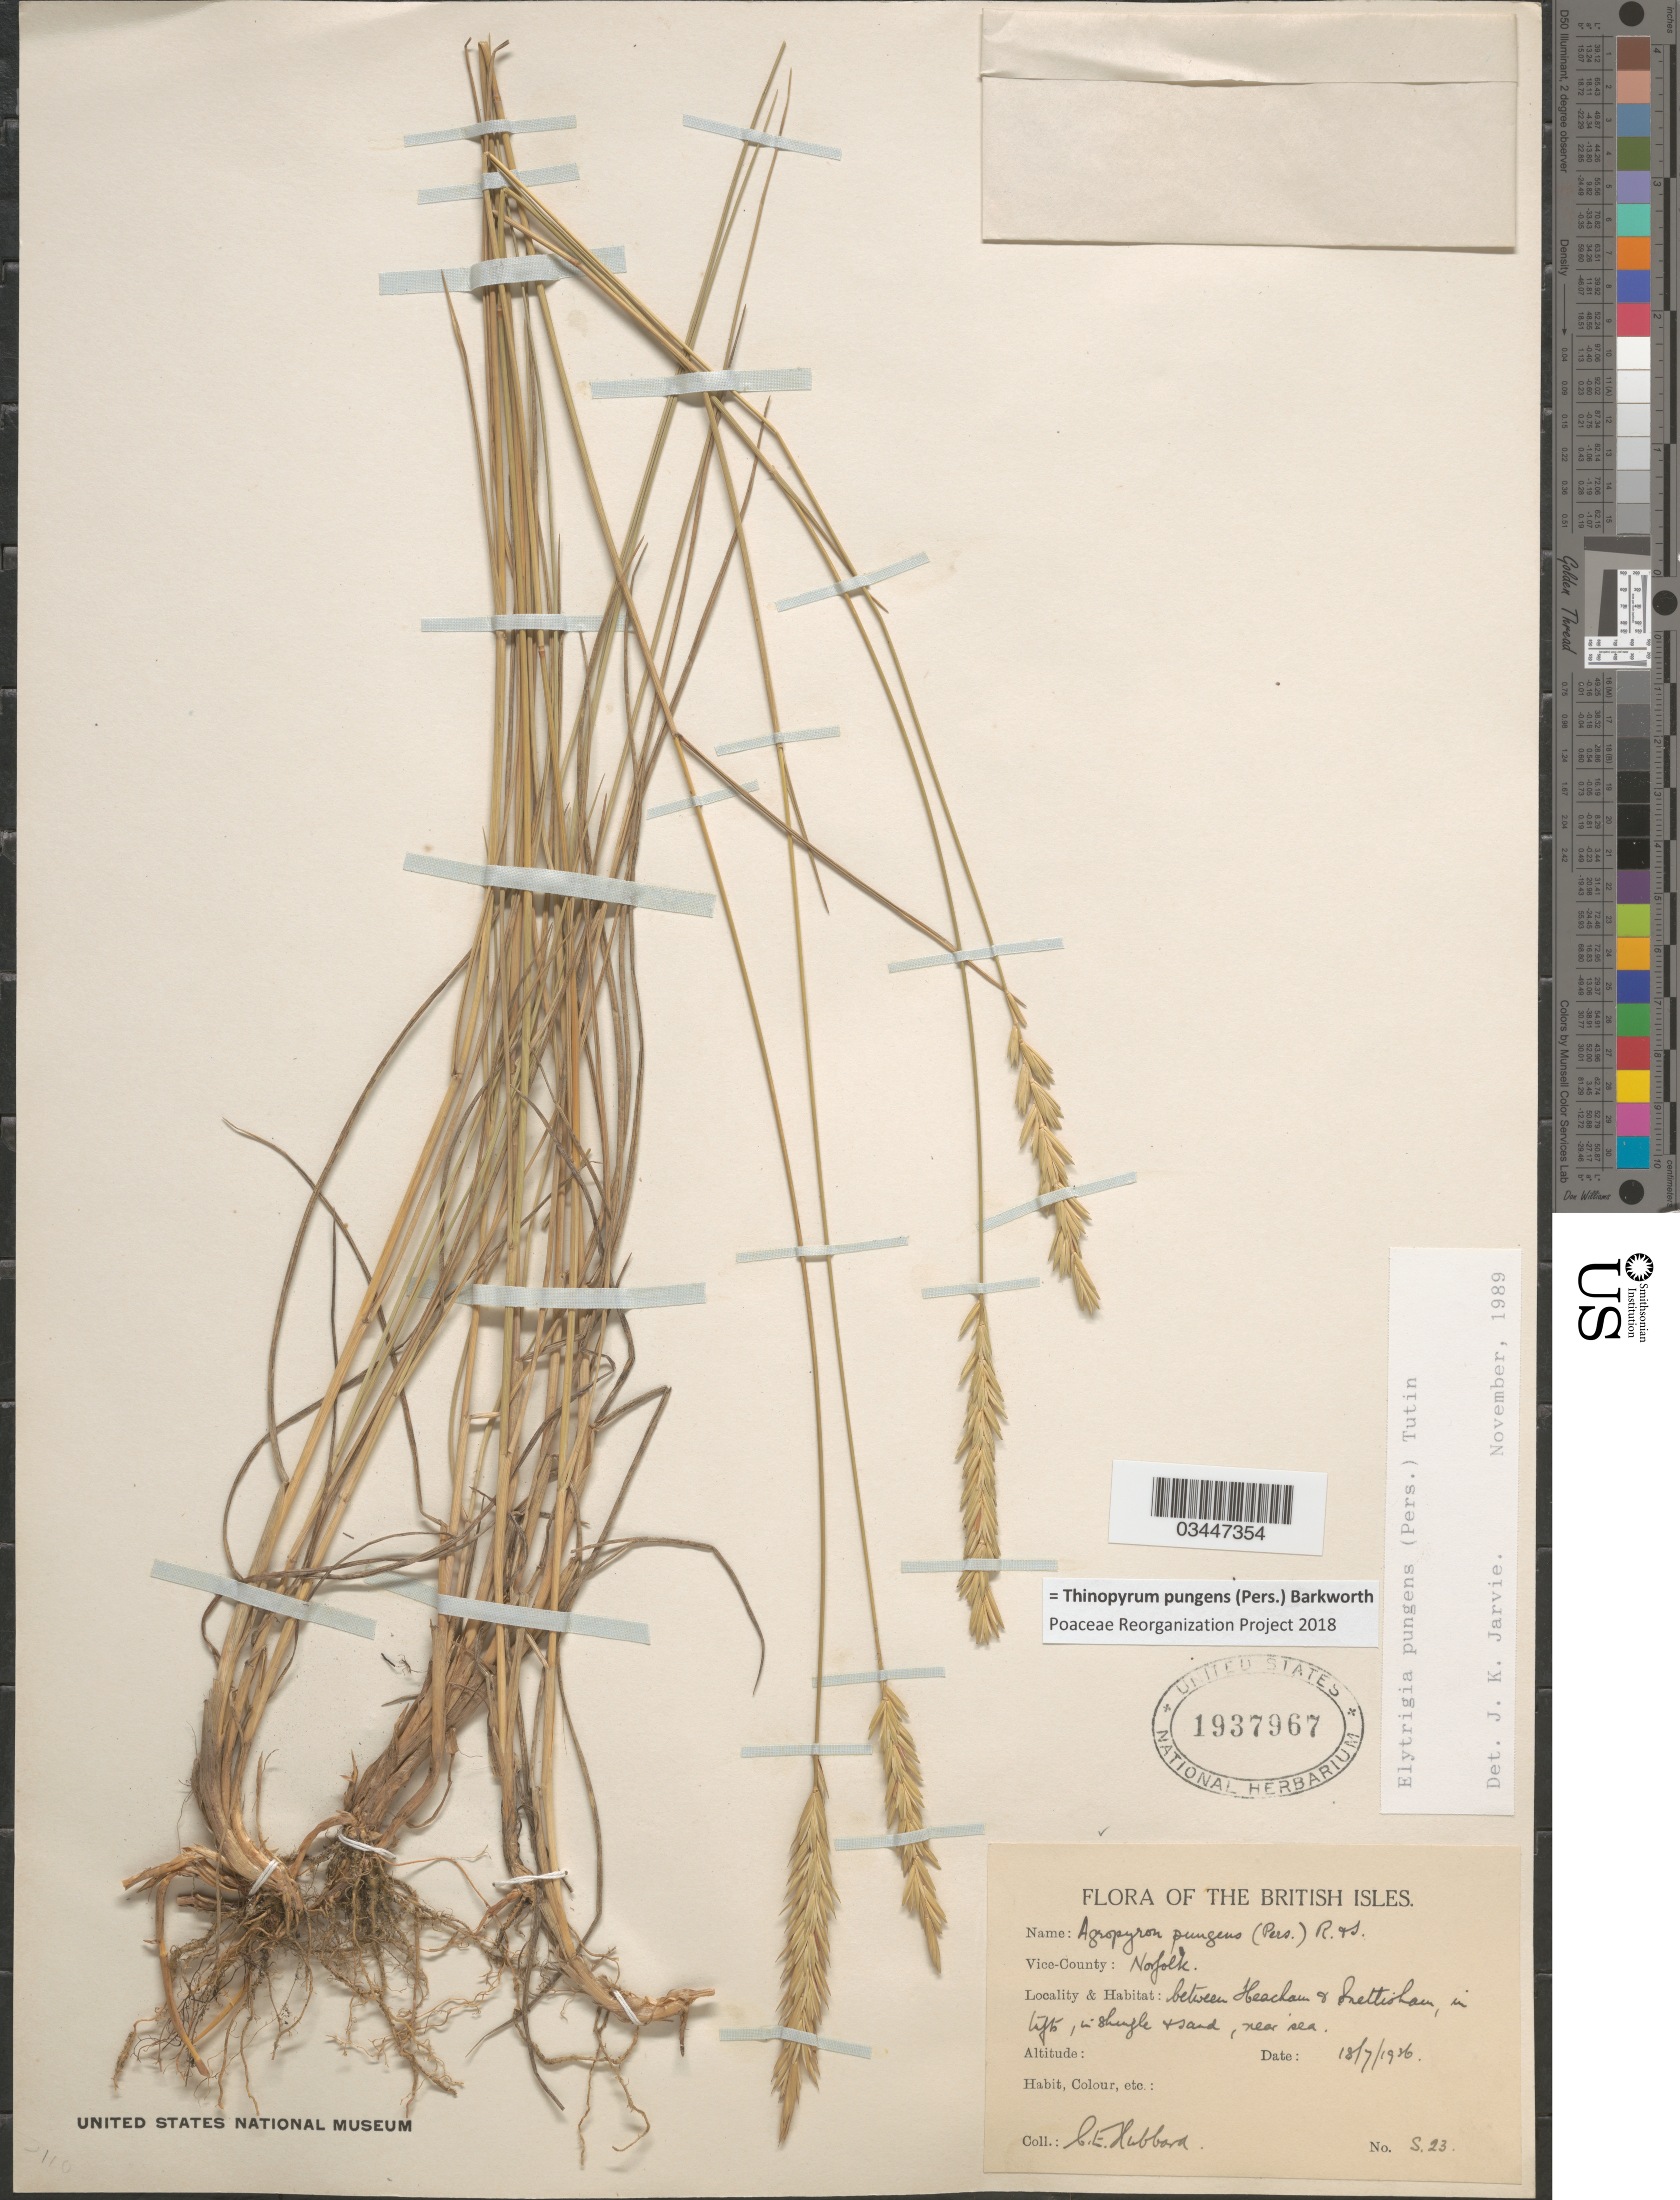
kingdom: Plantae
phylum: Tracheophyta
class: Liliopsida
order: Poales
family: Poaceae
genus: Thinopyrum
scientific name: Thinopyrum pungens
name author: (Pers.) Barkworth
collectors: C. E. Hubbard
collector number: S23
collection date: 1936-07-18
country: United Kingdom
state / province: England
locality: The British Isles. Vice-County: Norfolk. Between Heacham & Snettisham, in tufts, in shingle & sand, near sea.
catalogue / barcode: US 1937967